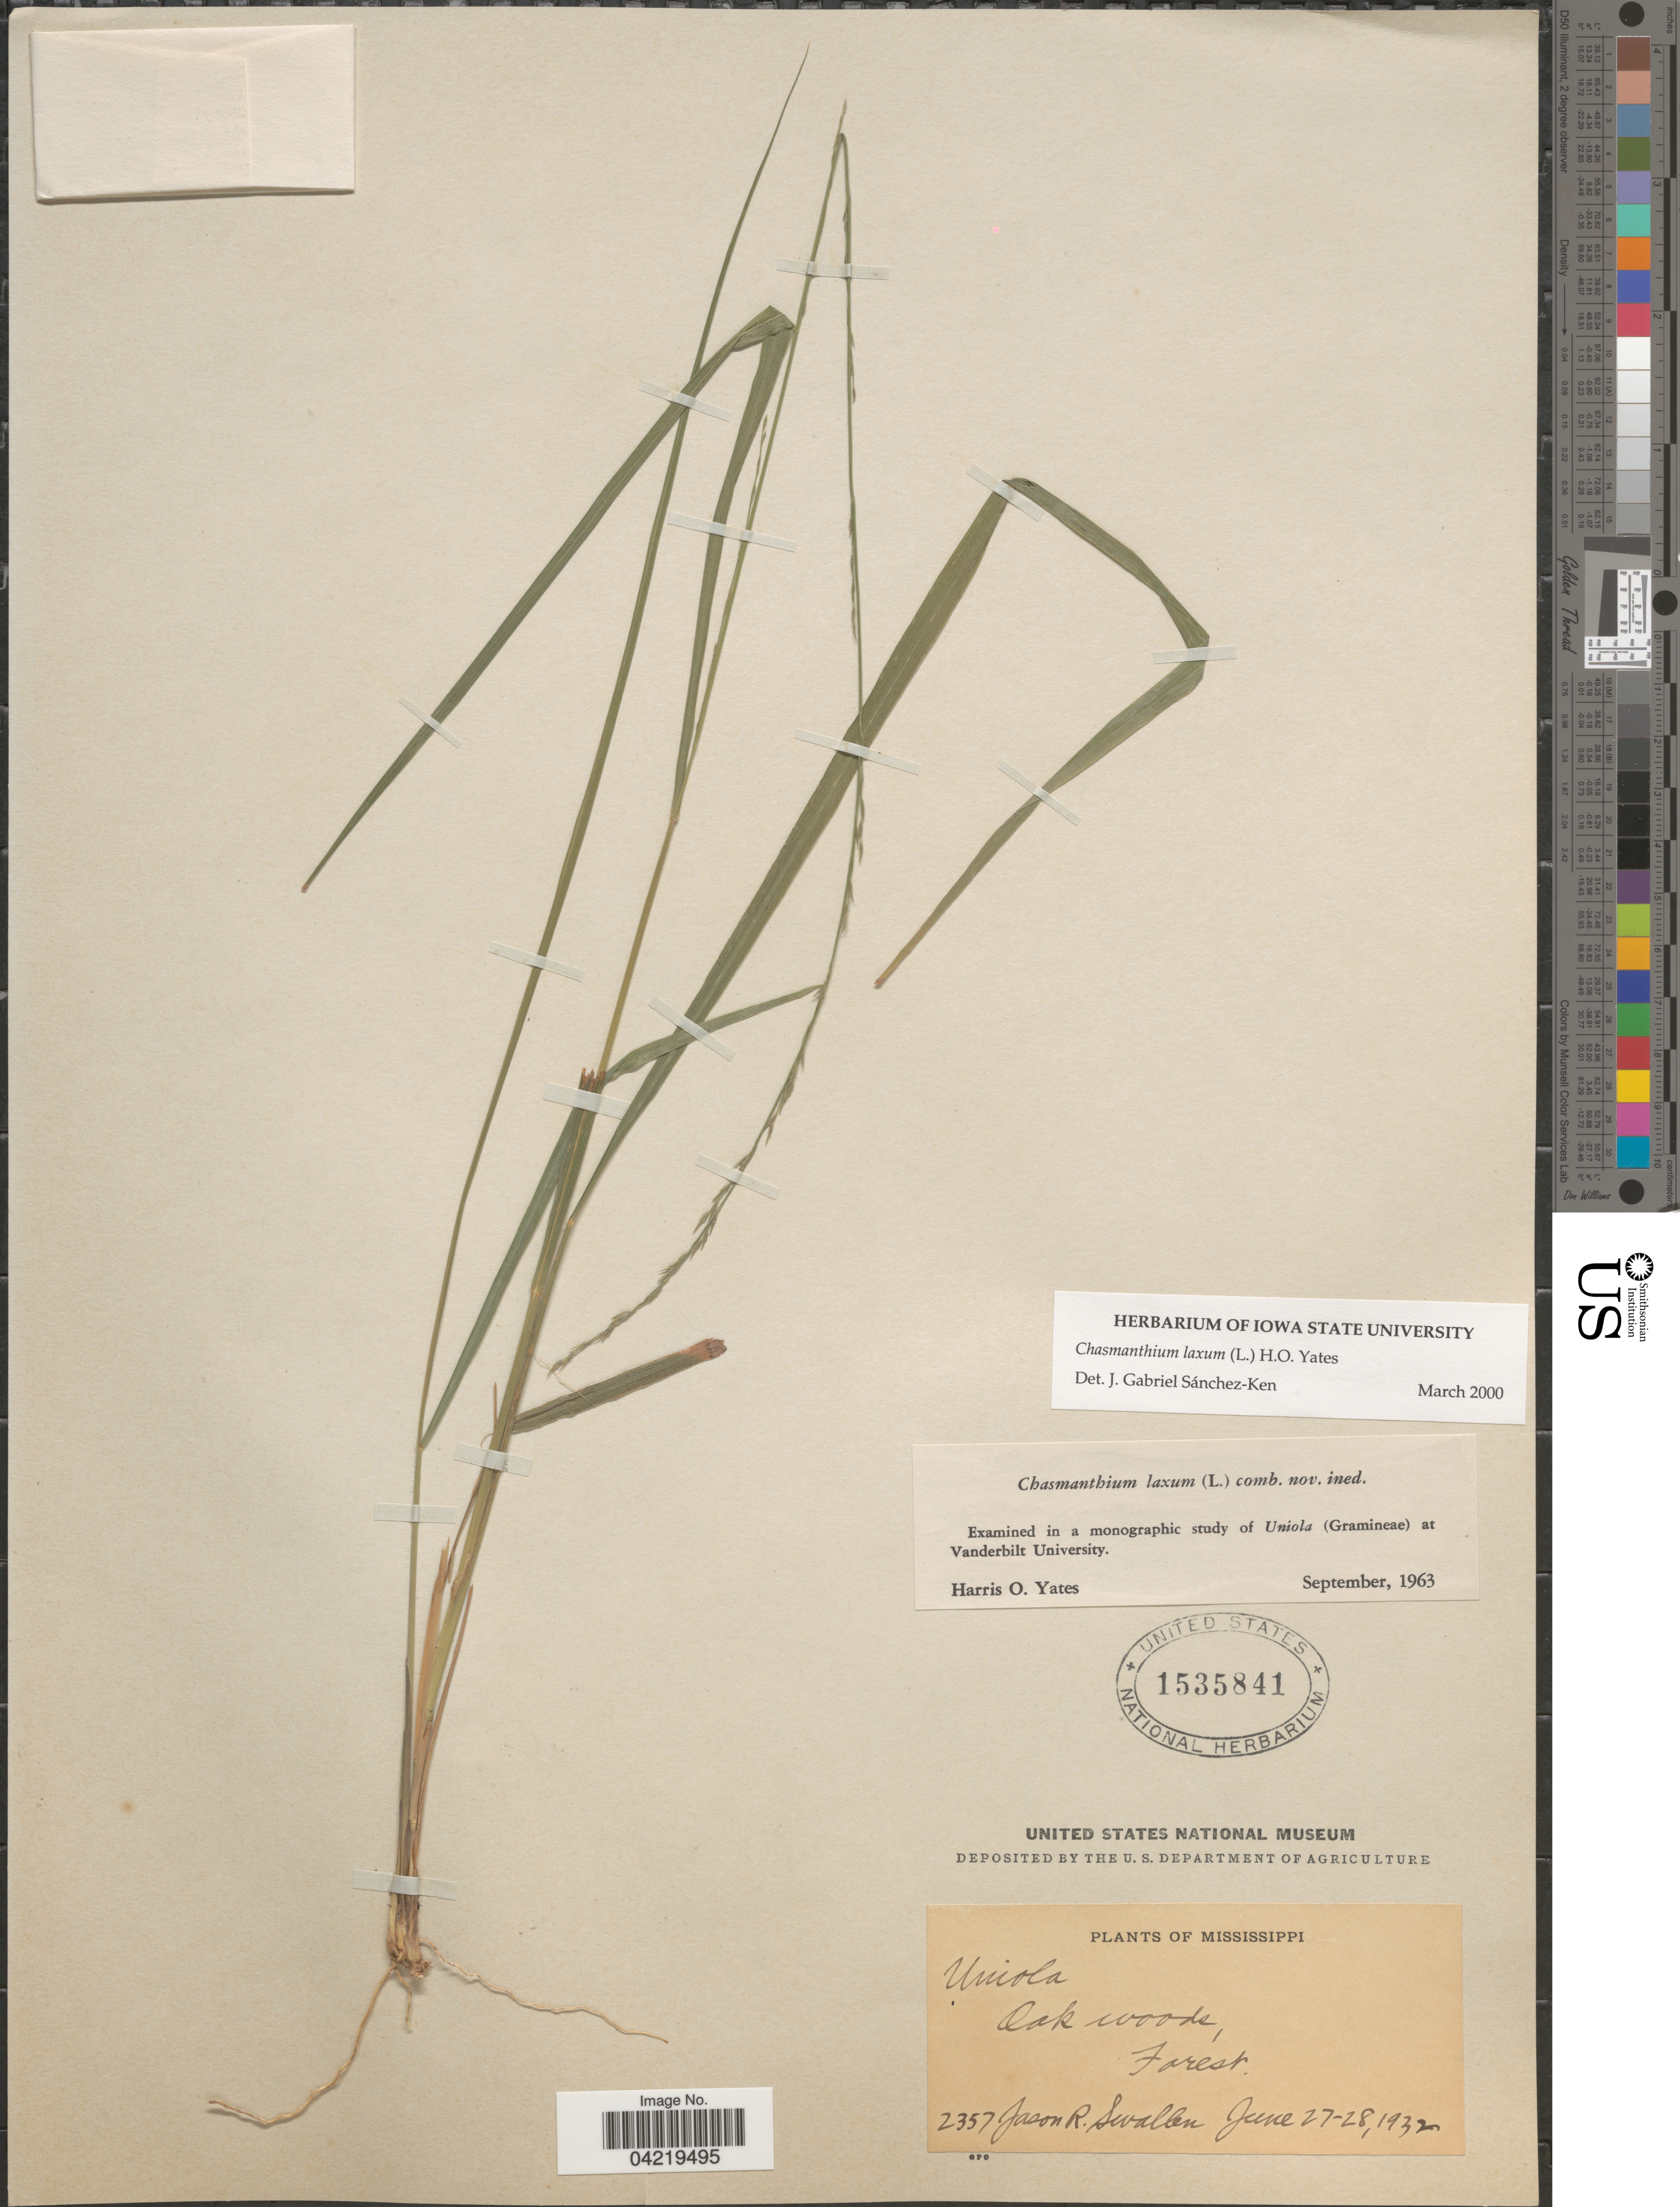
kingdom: Plantae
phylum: Tracheophyta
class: Liliopsida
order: Poales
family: Poaceae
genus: Chasmanthium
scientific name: Chasmanthium laxum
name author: (L.) H.O. Yates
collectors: J. R. Swallen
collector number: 2357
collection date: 1932-06-27/1932-06-28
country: United States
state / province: Mississippi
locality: Oak woods, Forest.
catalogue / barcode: US 1535841